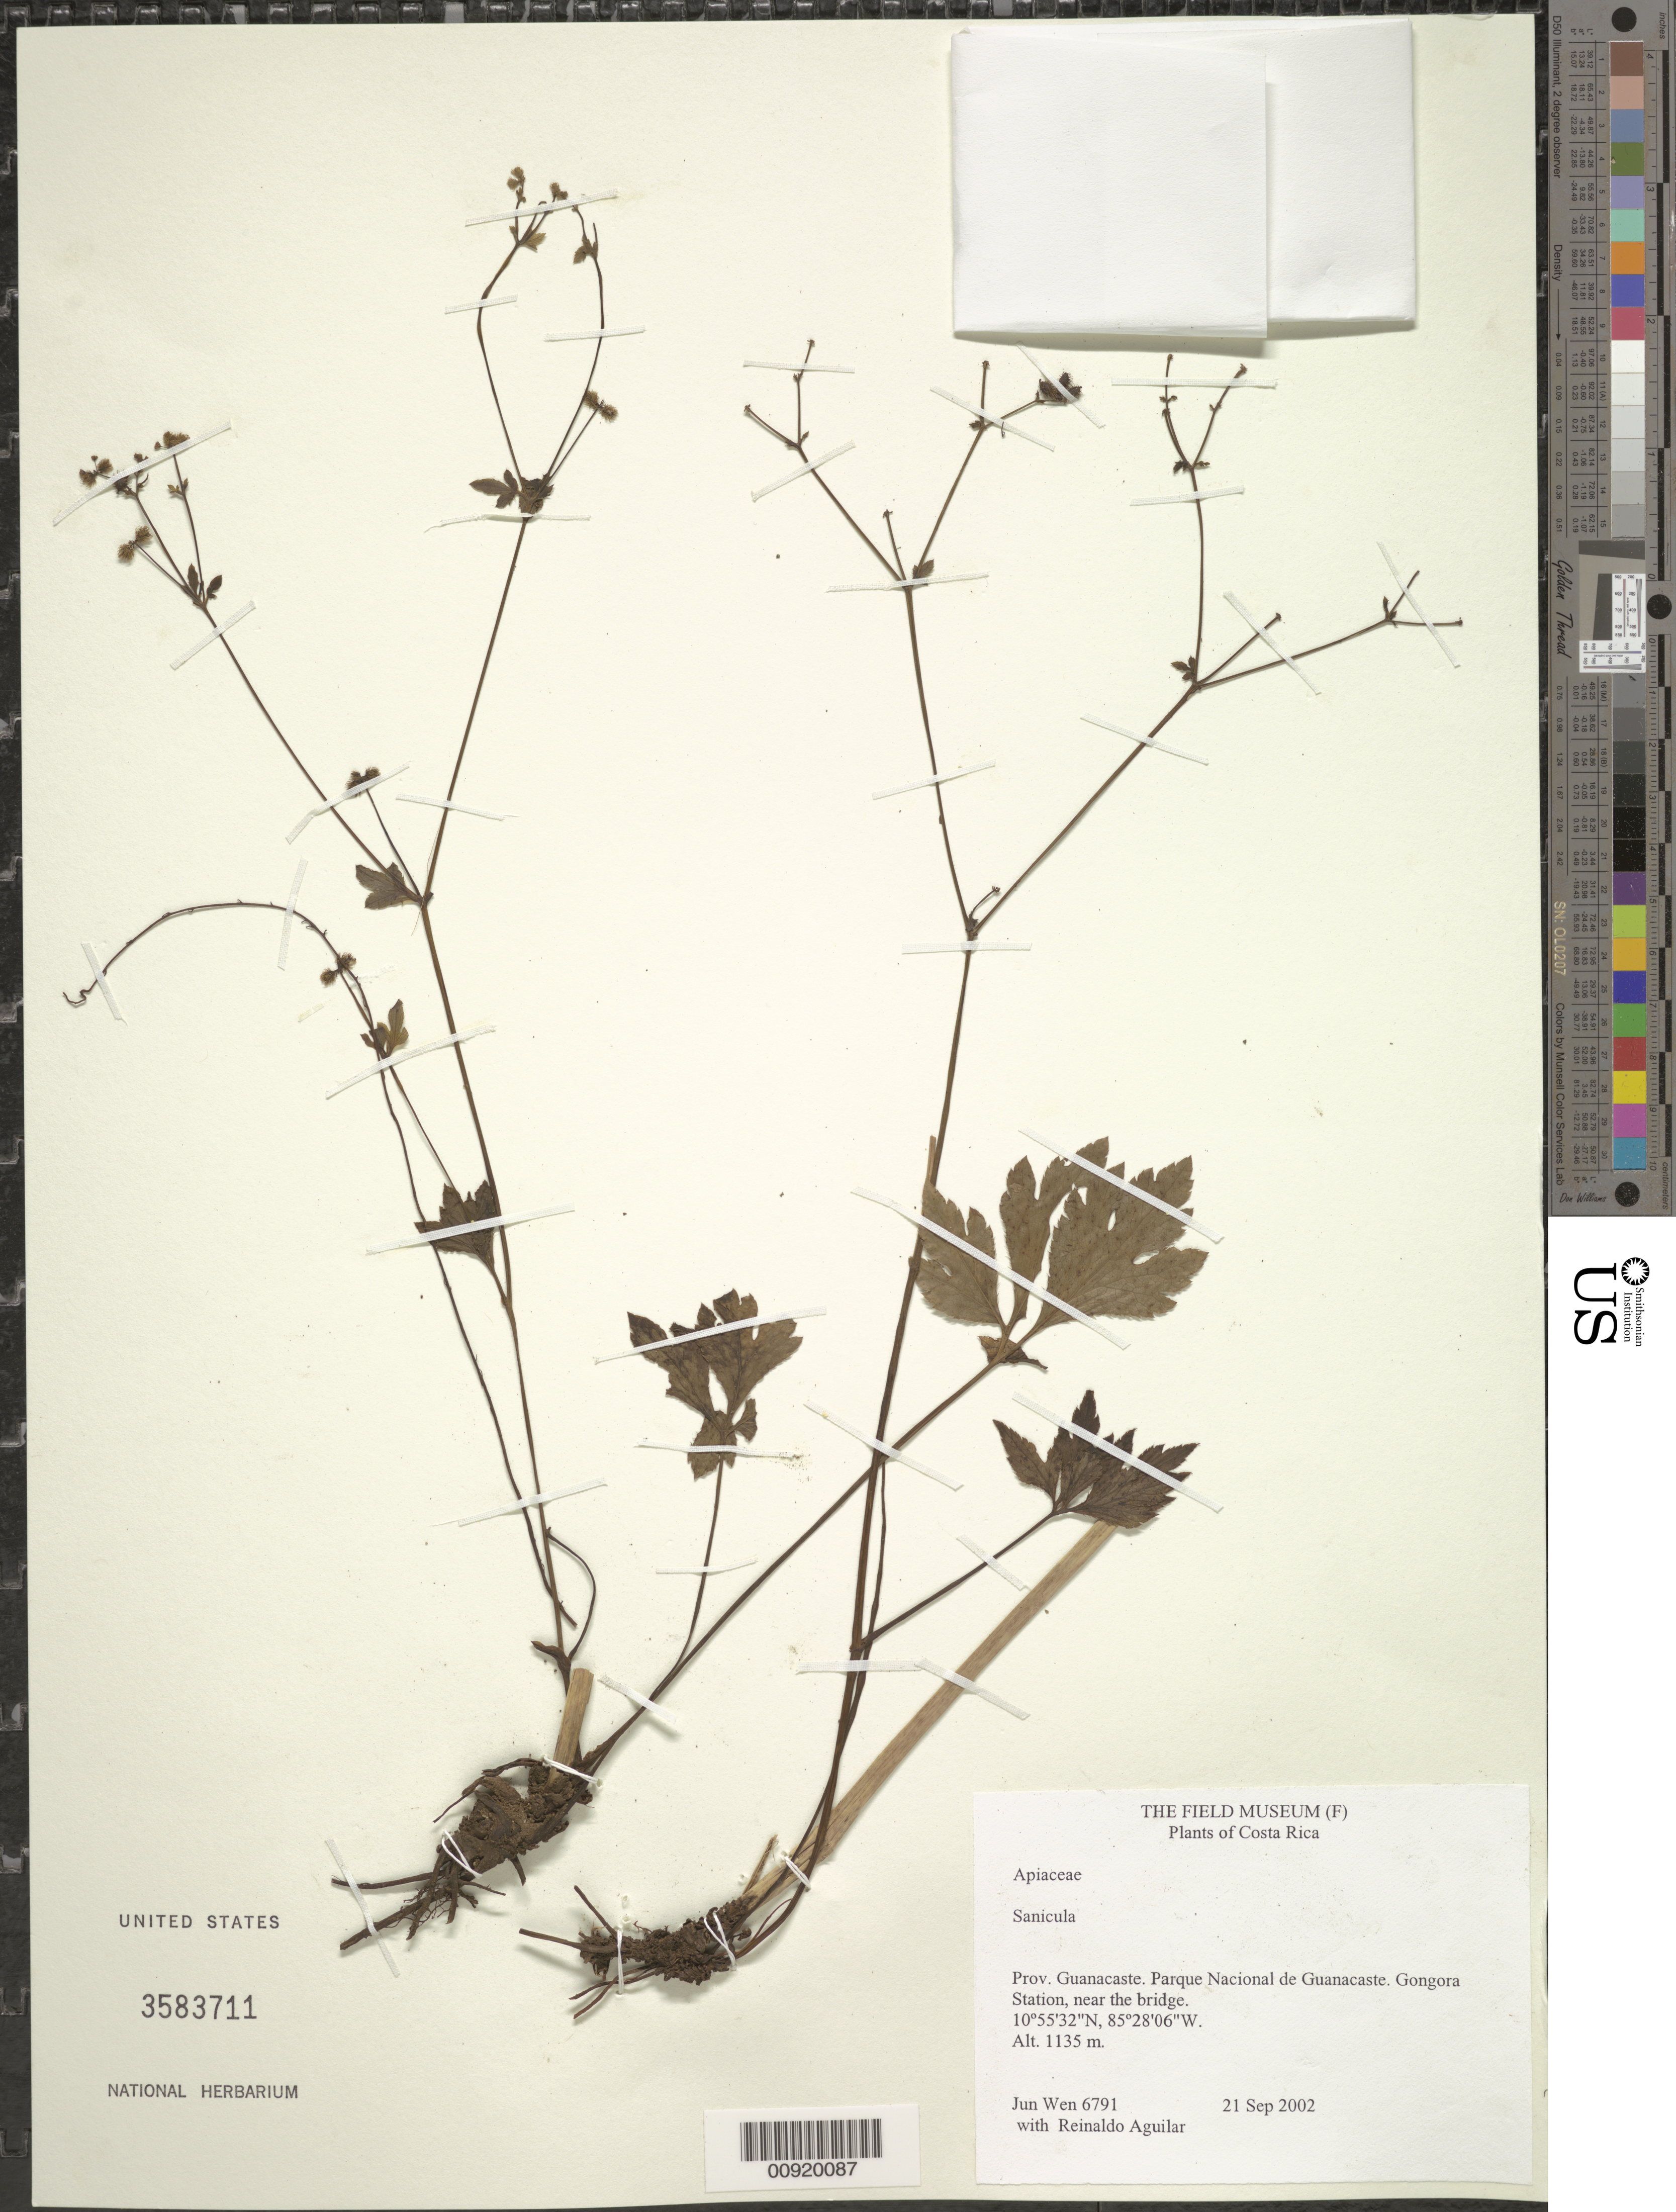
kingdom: Plantae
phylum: Tracheophyta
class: Magnoliopsida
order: Apiales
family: Apiaceae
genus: Sanicula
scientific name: Sanicula sp.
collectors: J. Wen & R. Aguilar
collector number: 6791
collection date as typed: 21 Sep 2002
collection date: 2002-09-21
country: Costa Rica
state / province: Guanacaste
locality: Parque Nacional de Guanacaste. Gongora Station, near the bridge.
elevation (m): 1135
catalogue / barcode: US 3583711